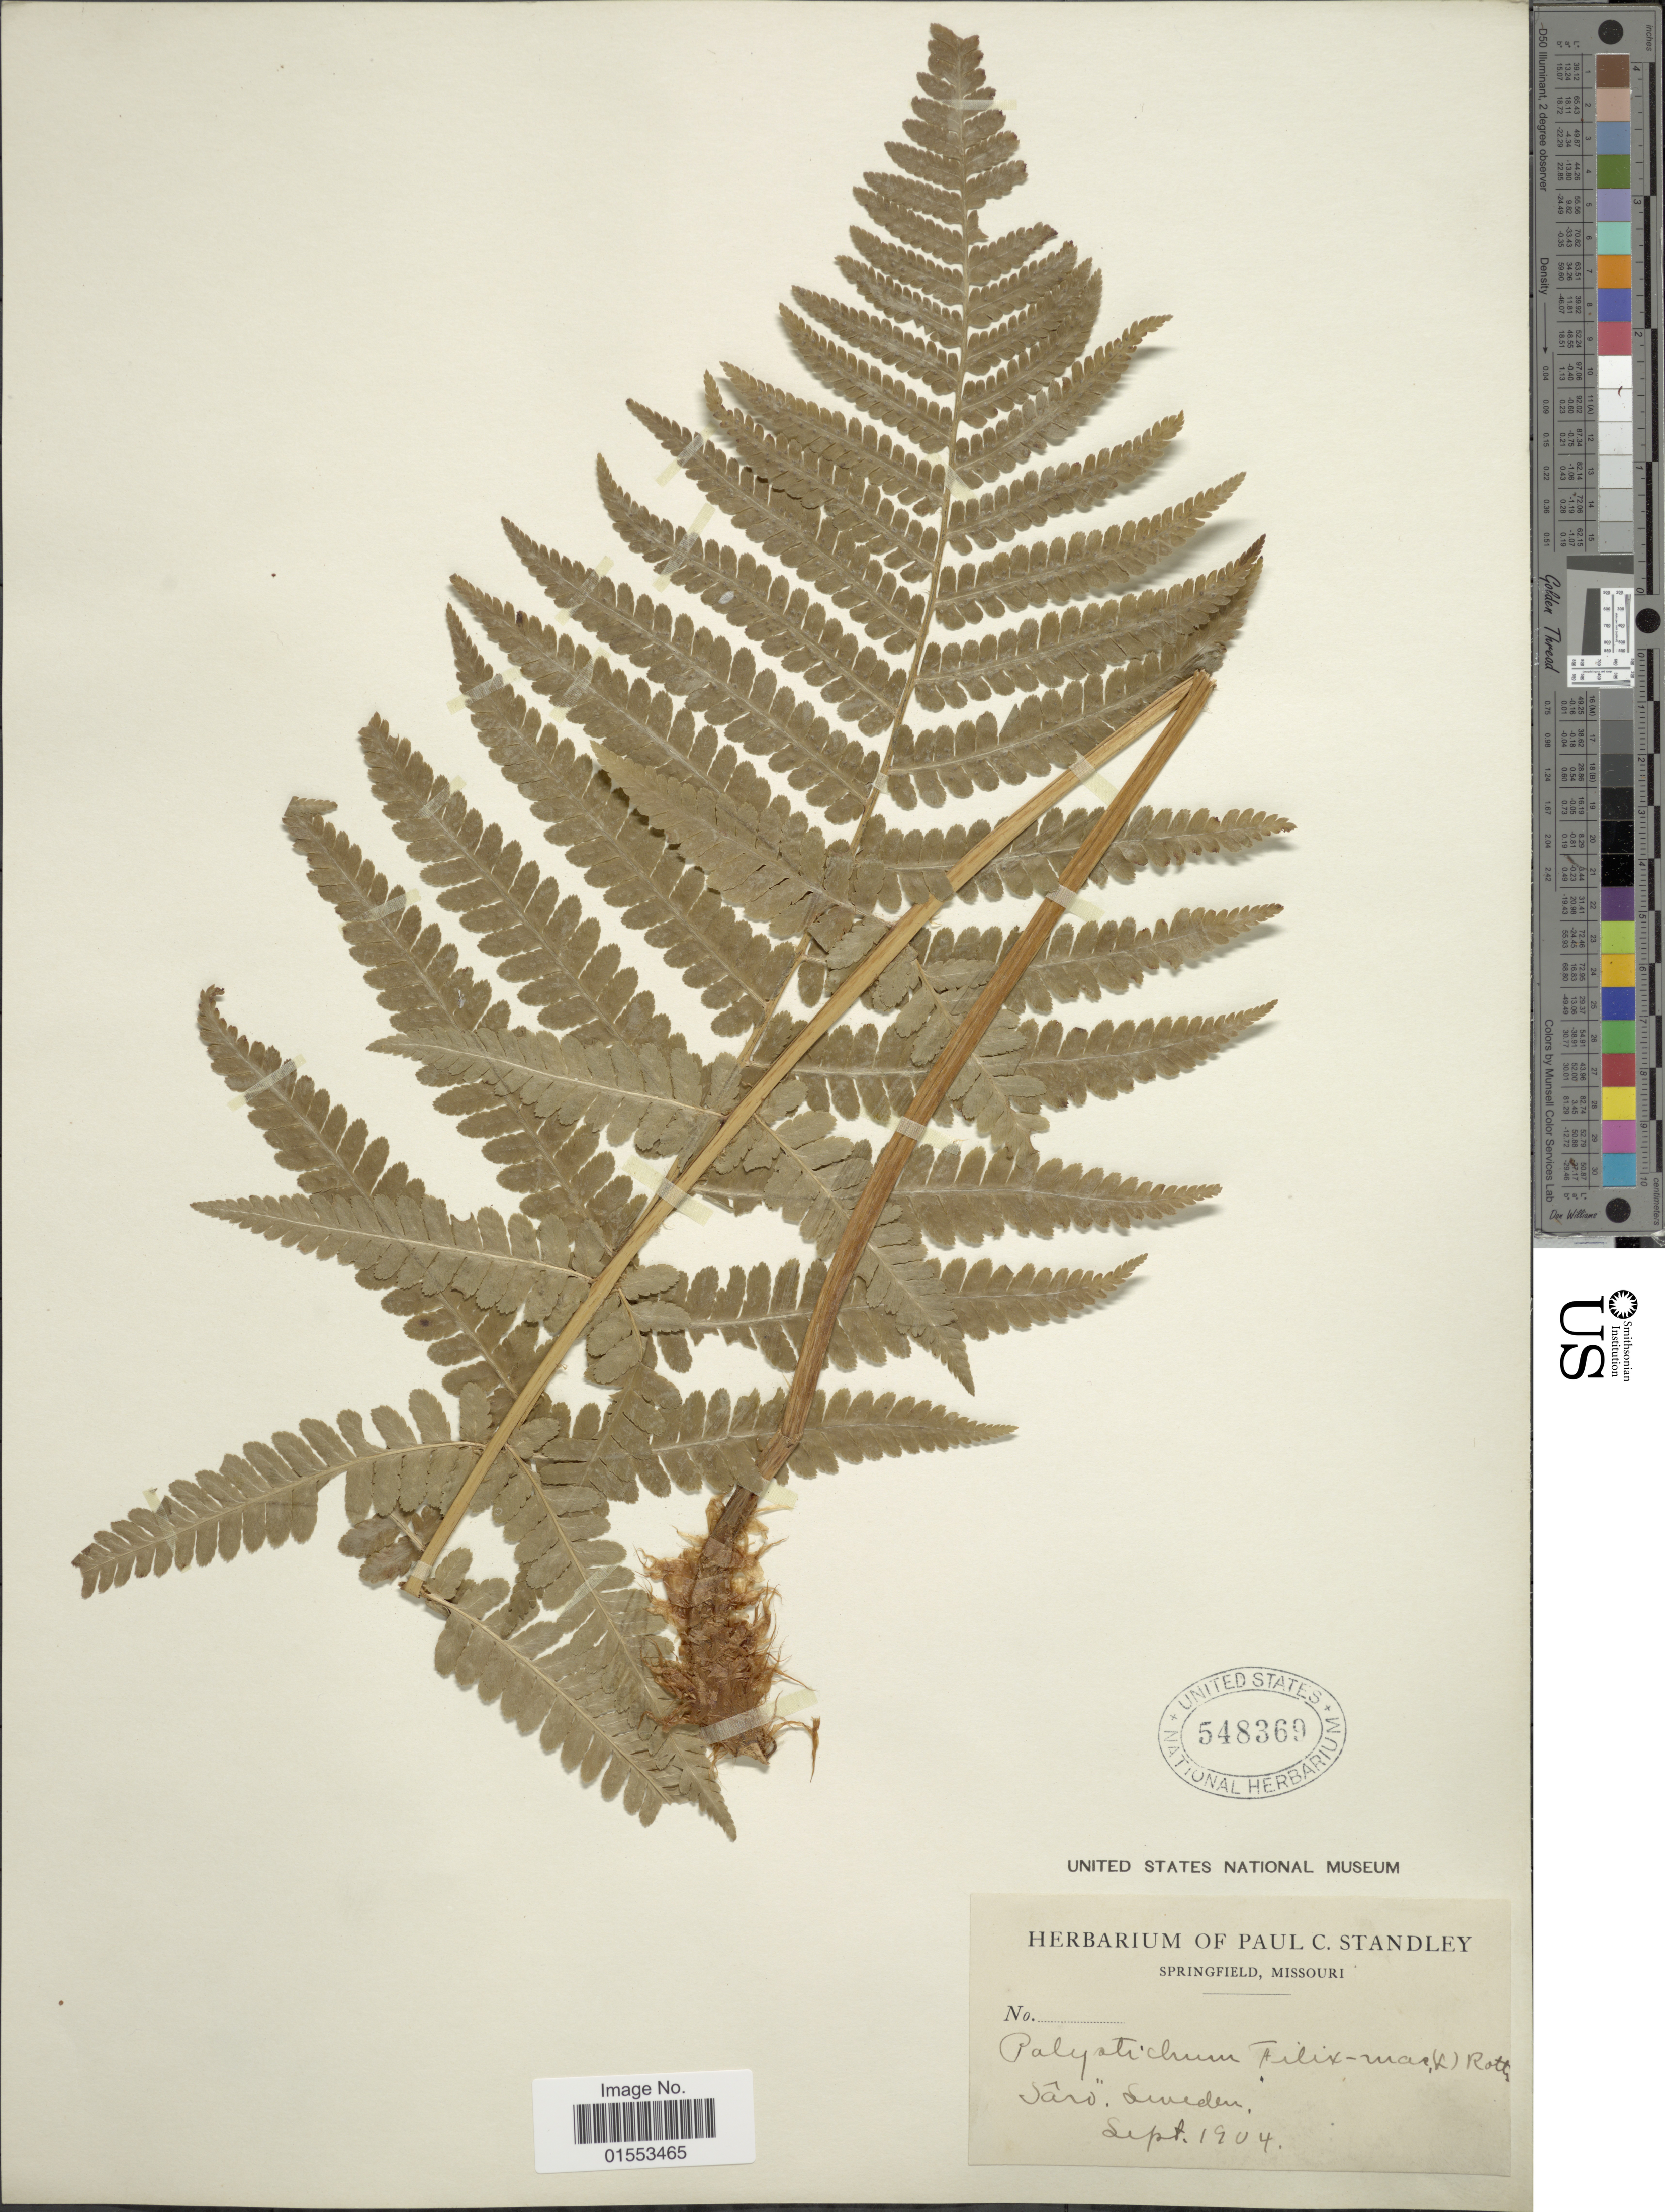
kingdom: Plantae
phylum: Tracheophyta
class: Polypodiopsida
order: Polypodiales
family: Dryopteridaceae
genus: Dryopteris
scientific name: Dryopteris filix-mas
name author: (L.) Schott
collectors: ex herb. Paul C. Standley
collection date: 1904-09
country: Sweden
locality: Jaro, Sweden.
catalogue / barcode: US 548369